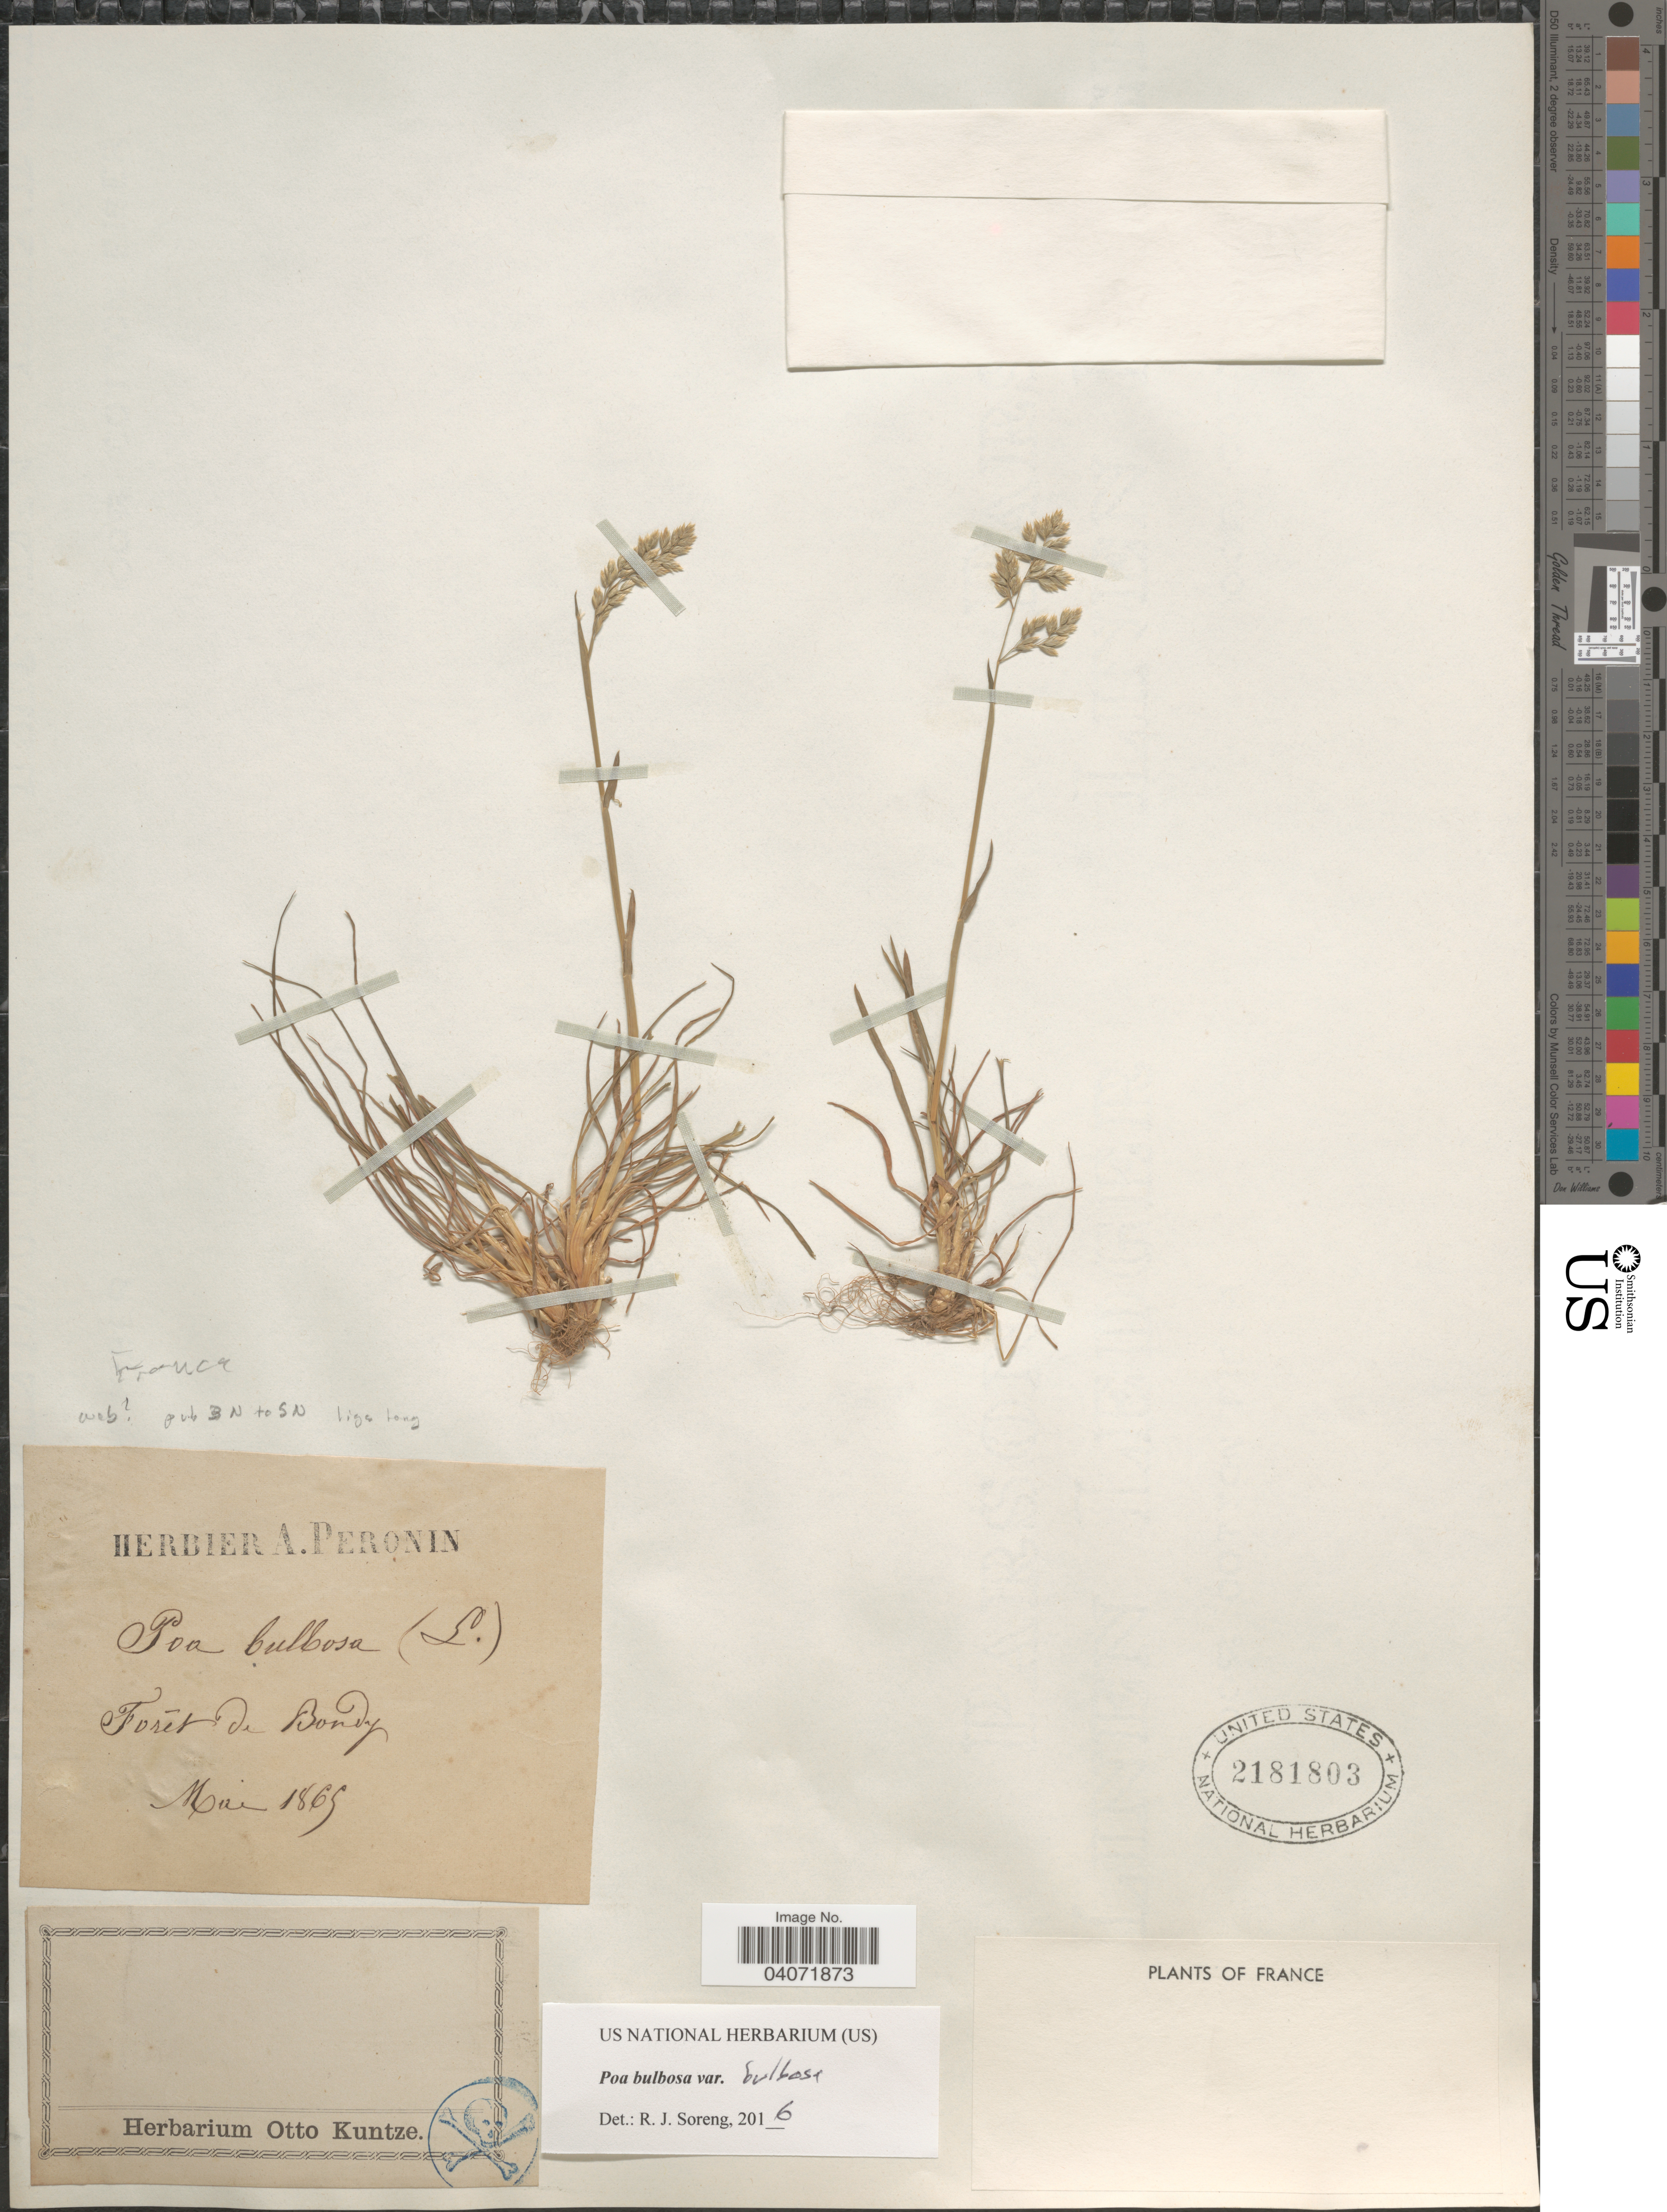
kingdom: Plantae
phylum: Tracheophyta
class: Liliopsida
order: Poales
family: Poaceae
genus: Poa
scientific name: Poa bulbosa subsp. bulbosa var. bulbosa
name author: L.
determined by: Soreng, Robert J., Research Associate (BOT), Smithsonian Institution - National Museum of Natural History (UNITED STATES)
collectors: ex herb. A. Peronin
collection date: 1865-05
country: France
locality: Forét de Bondy.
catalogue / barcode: US 2181803